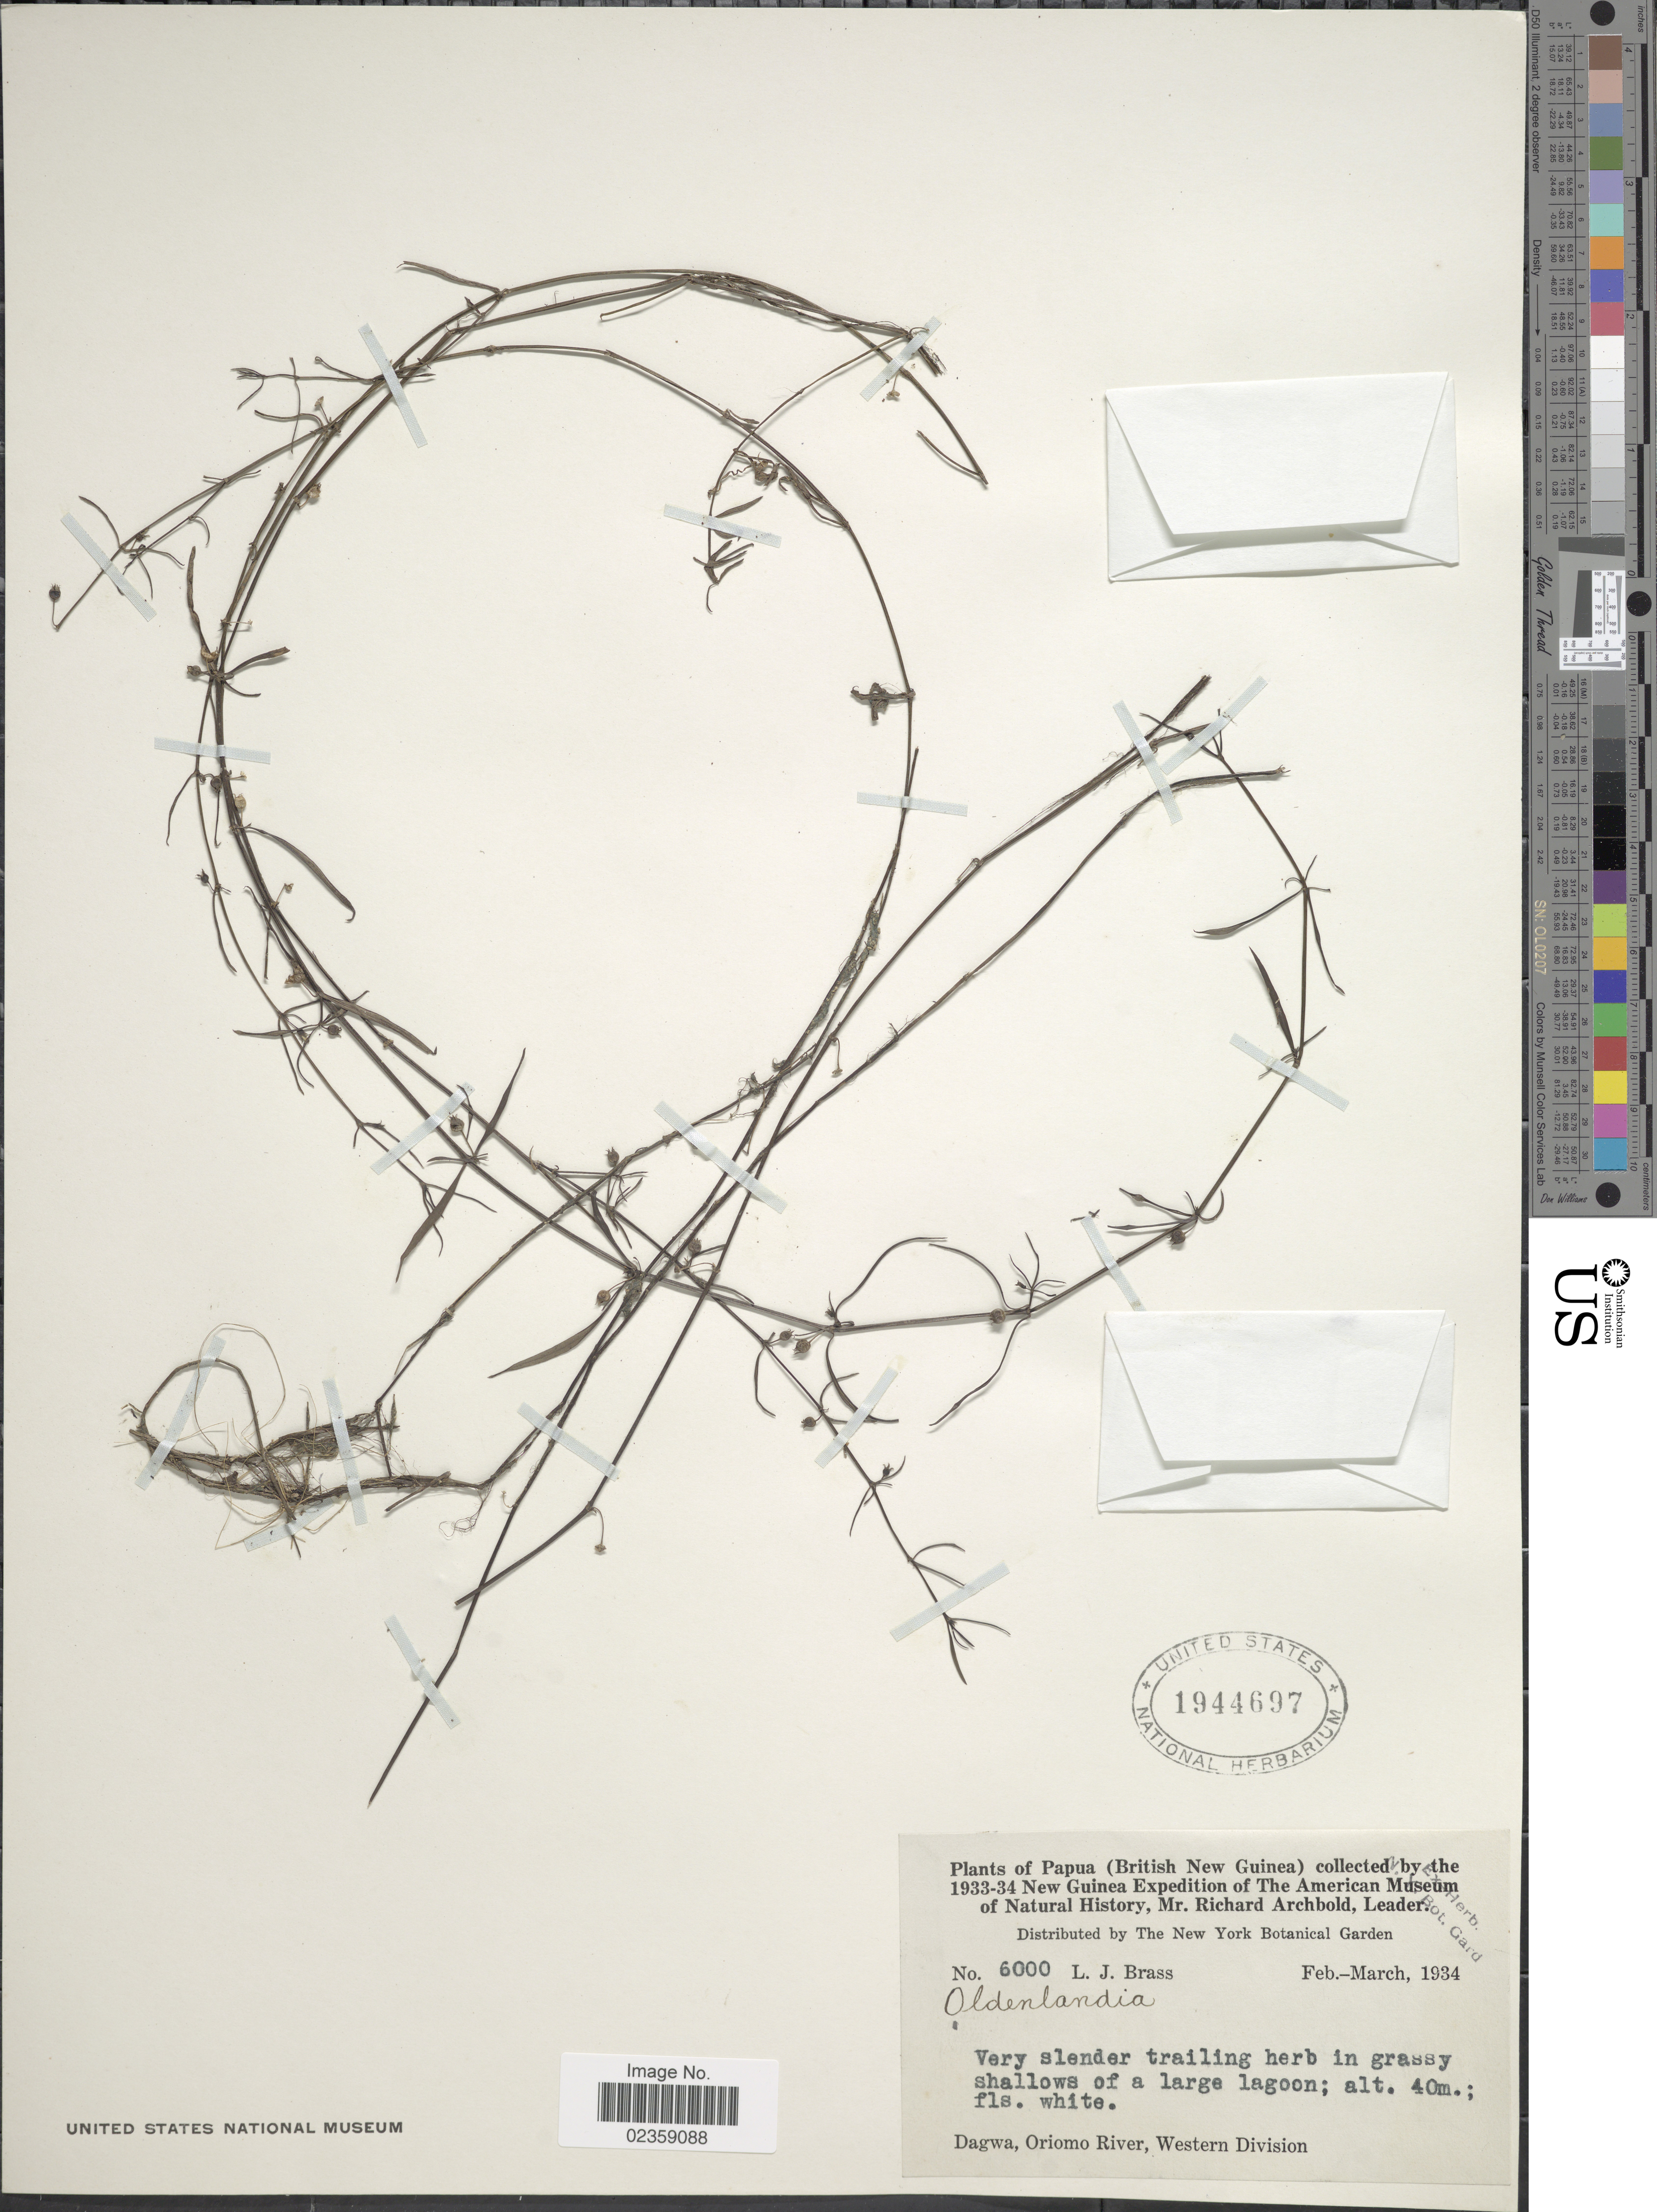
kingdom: Plantae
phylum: Tracheophyta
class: Magnoliopsida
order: Gentianales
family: Rubiaceae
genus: Oldenlandia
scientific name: Oldenlandia sp.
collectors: L. J. Brass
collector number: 6000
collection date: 1934-02/1934-03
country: Papua New Guinea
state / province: Manus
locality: Papua (British New Guinea). Dagwa, Oriomo River, Western Division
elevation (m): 40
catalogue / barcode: US 1944697